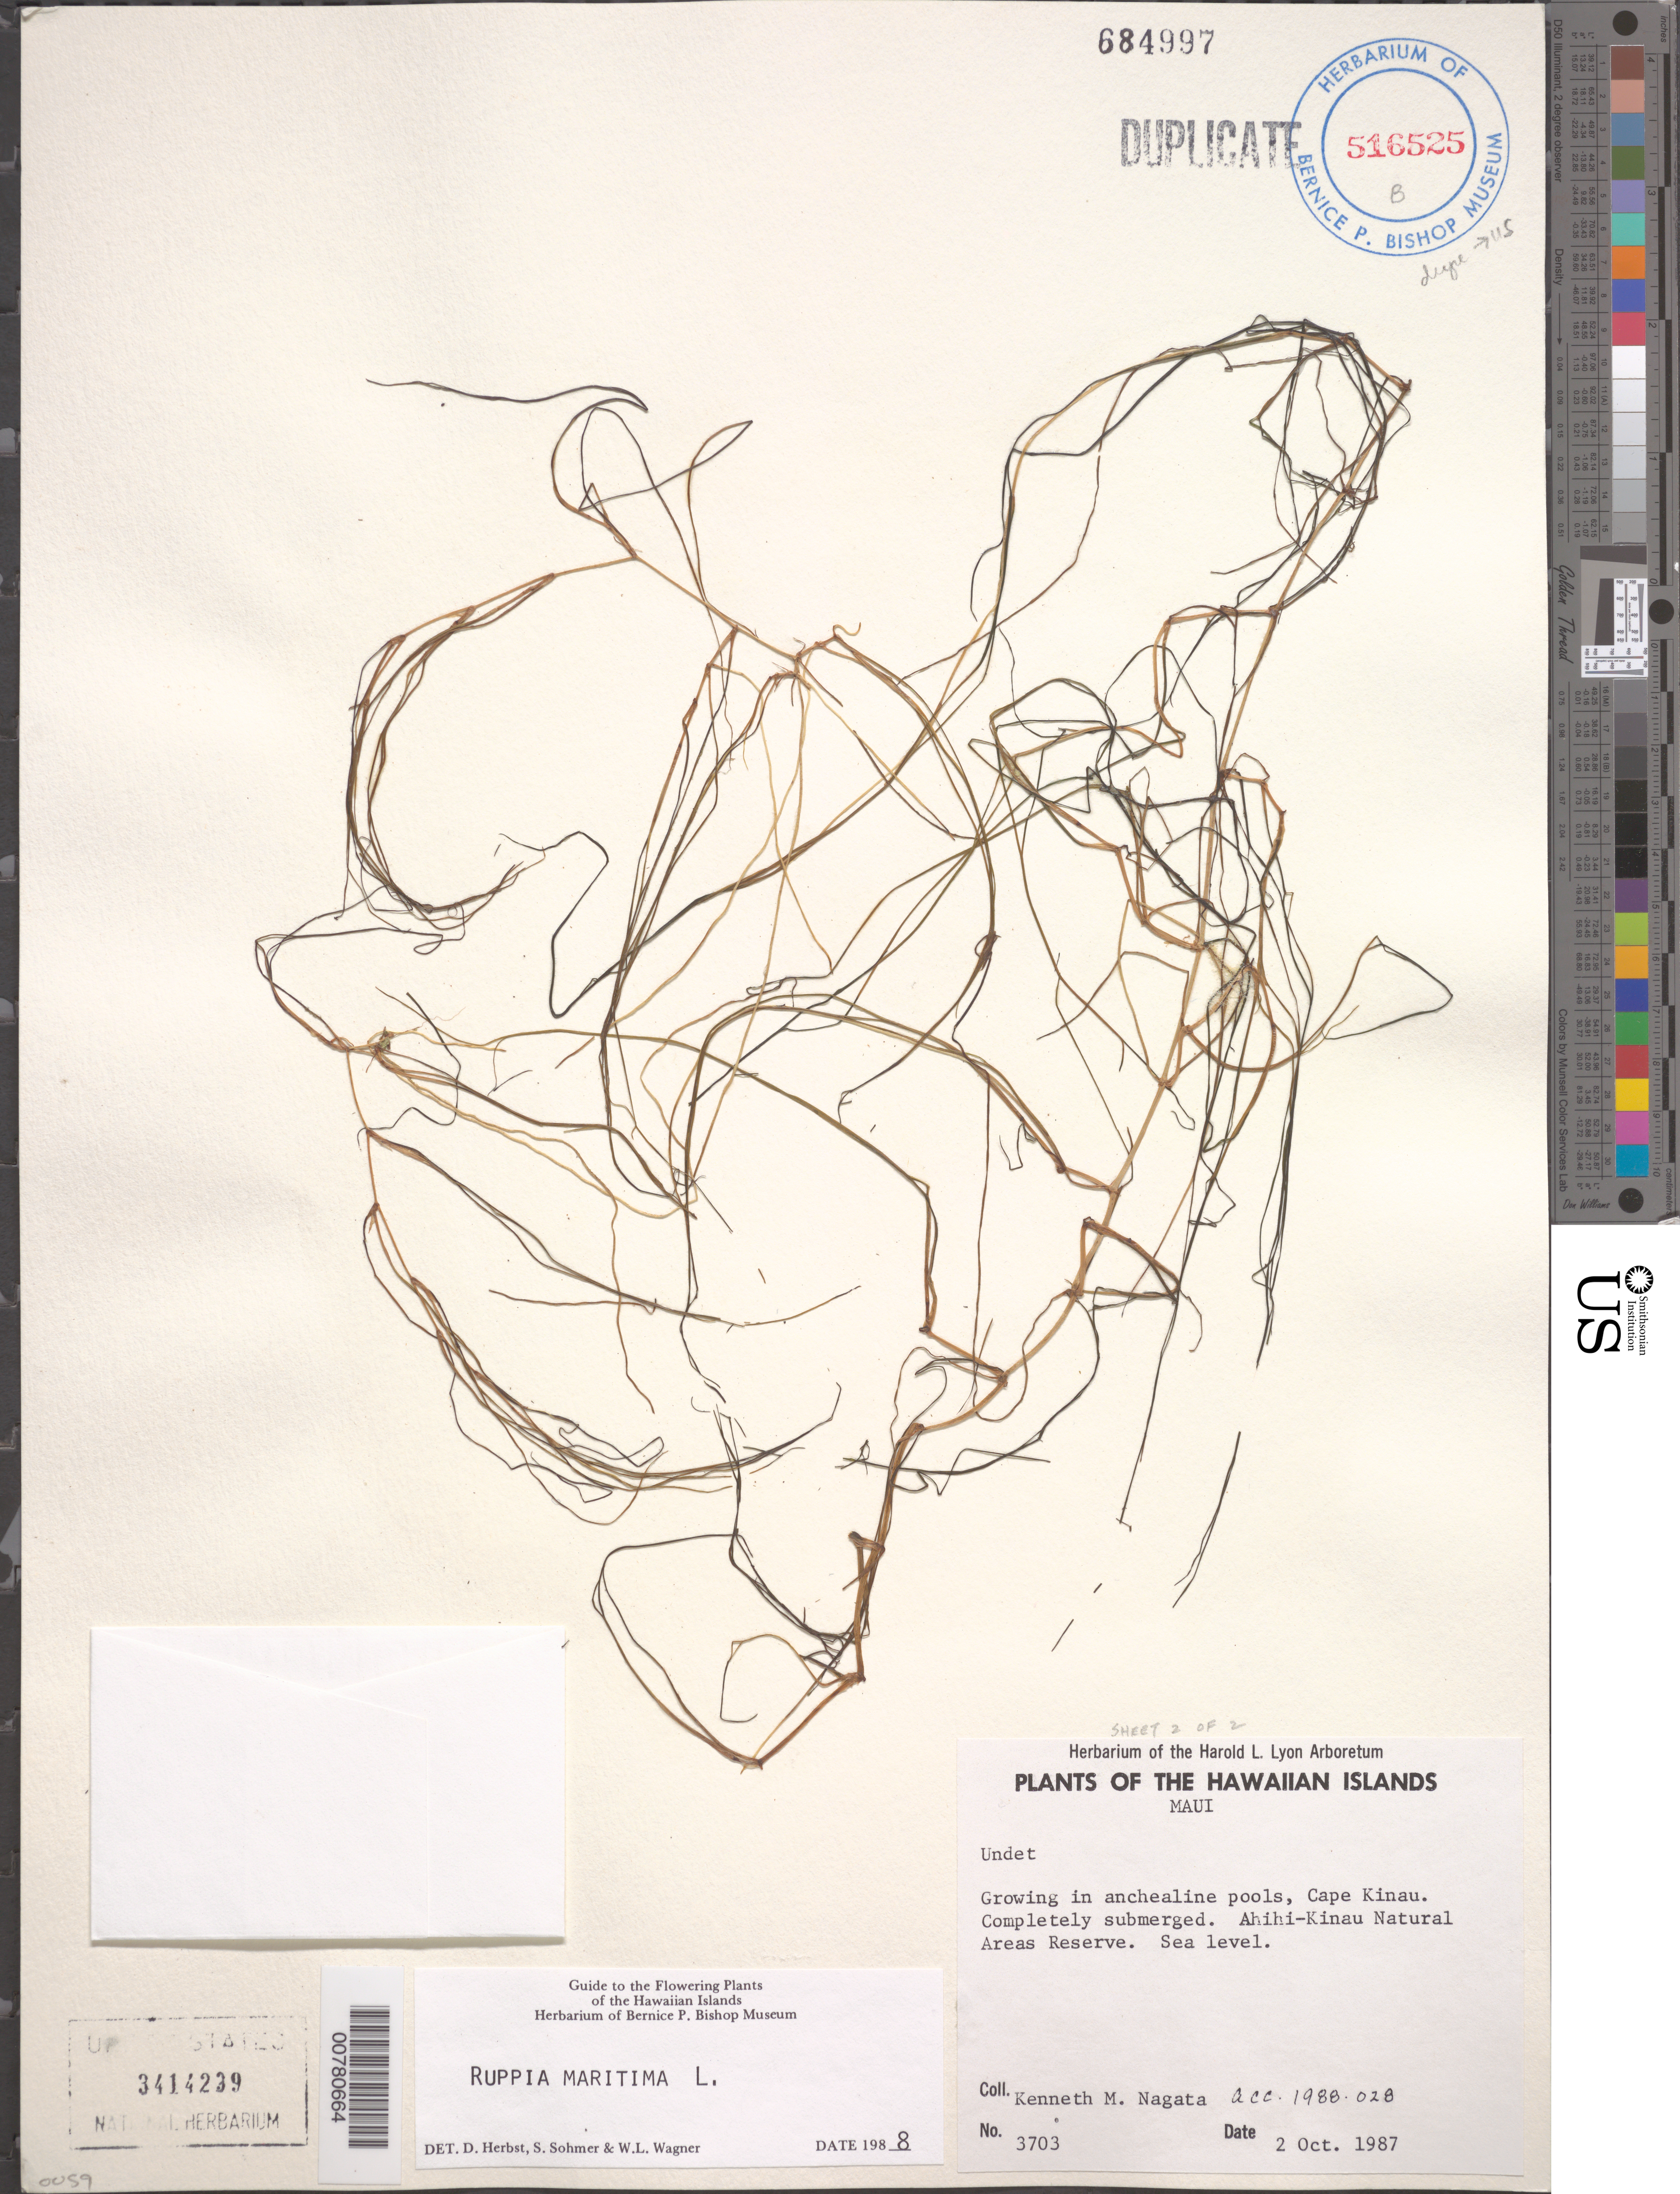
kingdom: Plantae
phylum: Tracheophyta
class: Liliopsida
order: Alismatales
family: Ruppiaceae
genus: Ruppia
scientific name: Ruppia maritima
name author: L.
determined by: Wagner, W. L.; Herbst, D. R.; Sohmer, S. H.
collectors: K. Nagata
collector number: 3703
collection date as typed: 2 Oct 1987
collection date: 1987-10-02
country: United States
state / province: Hawaii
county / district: Maui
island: Maui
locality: Cape Kinau, Ahihi-Kinau Natural Areas Reserve.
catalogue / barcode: US 3414239